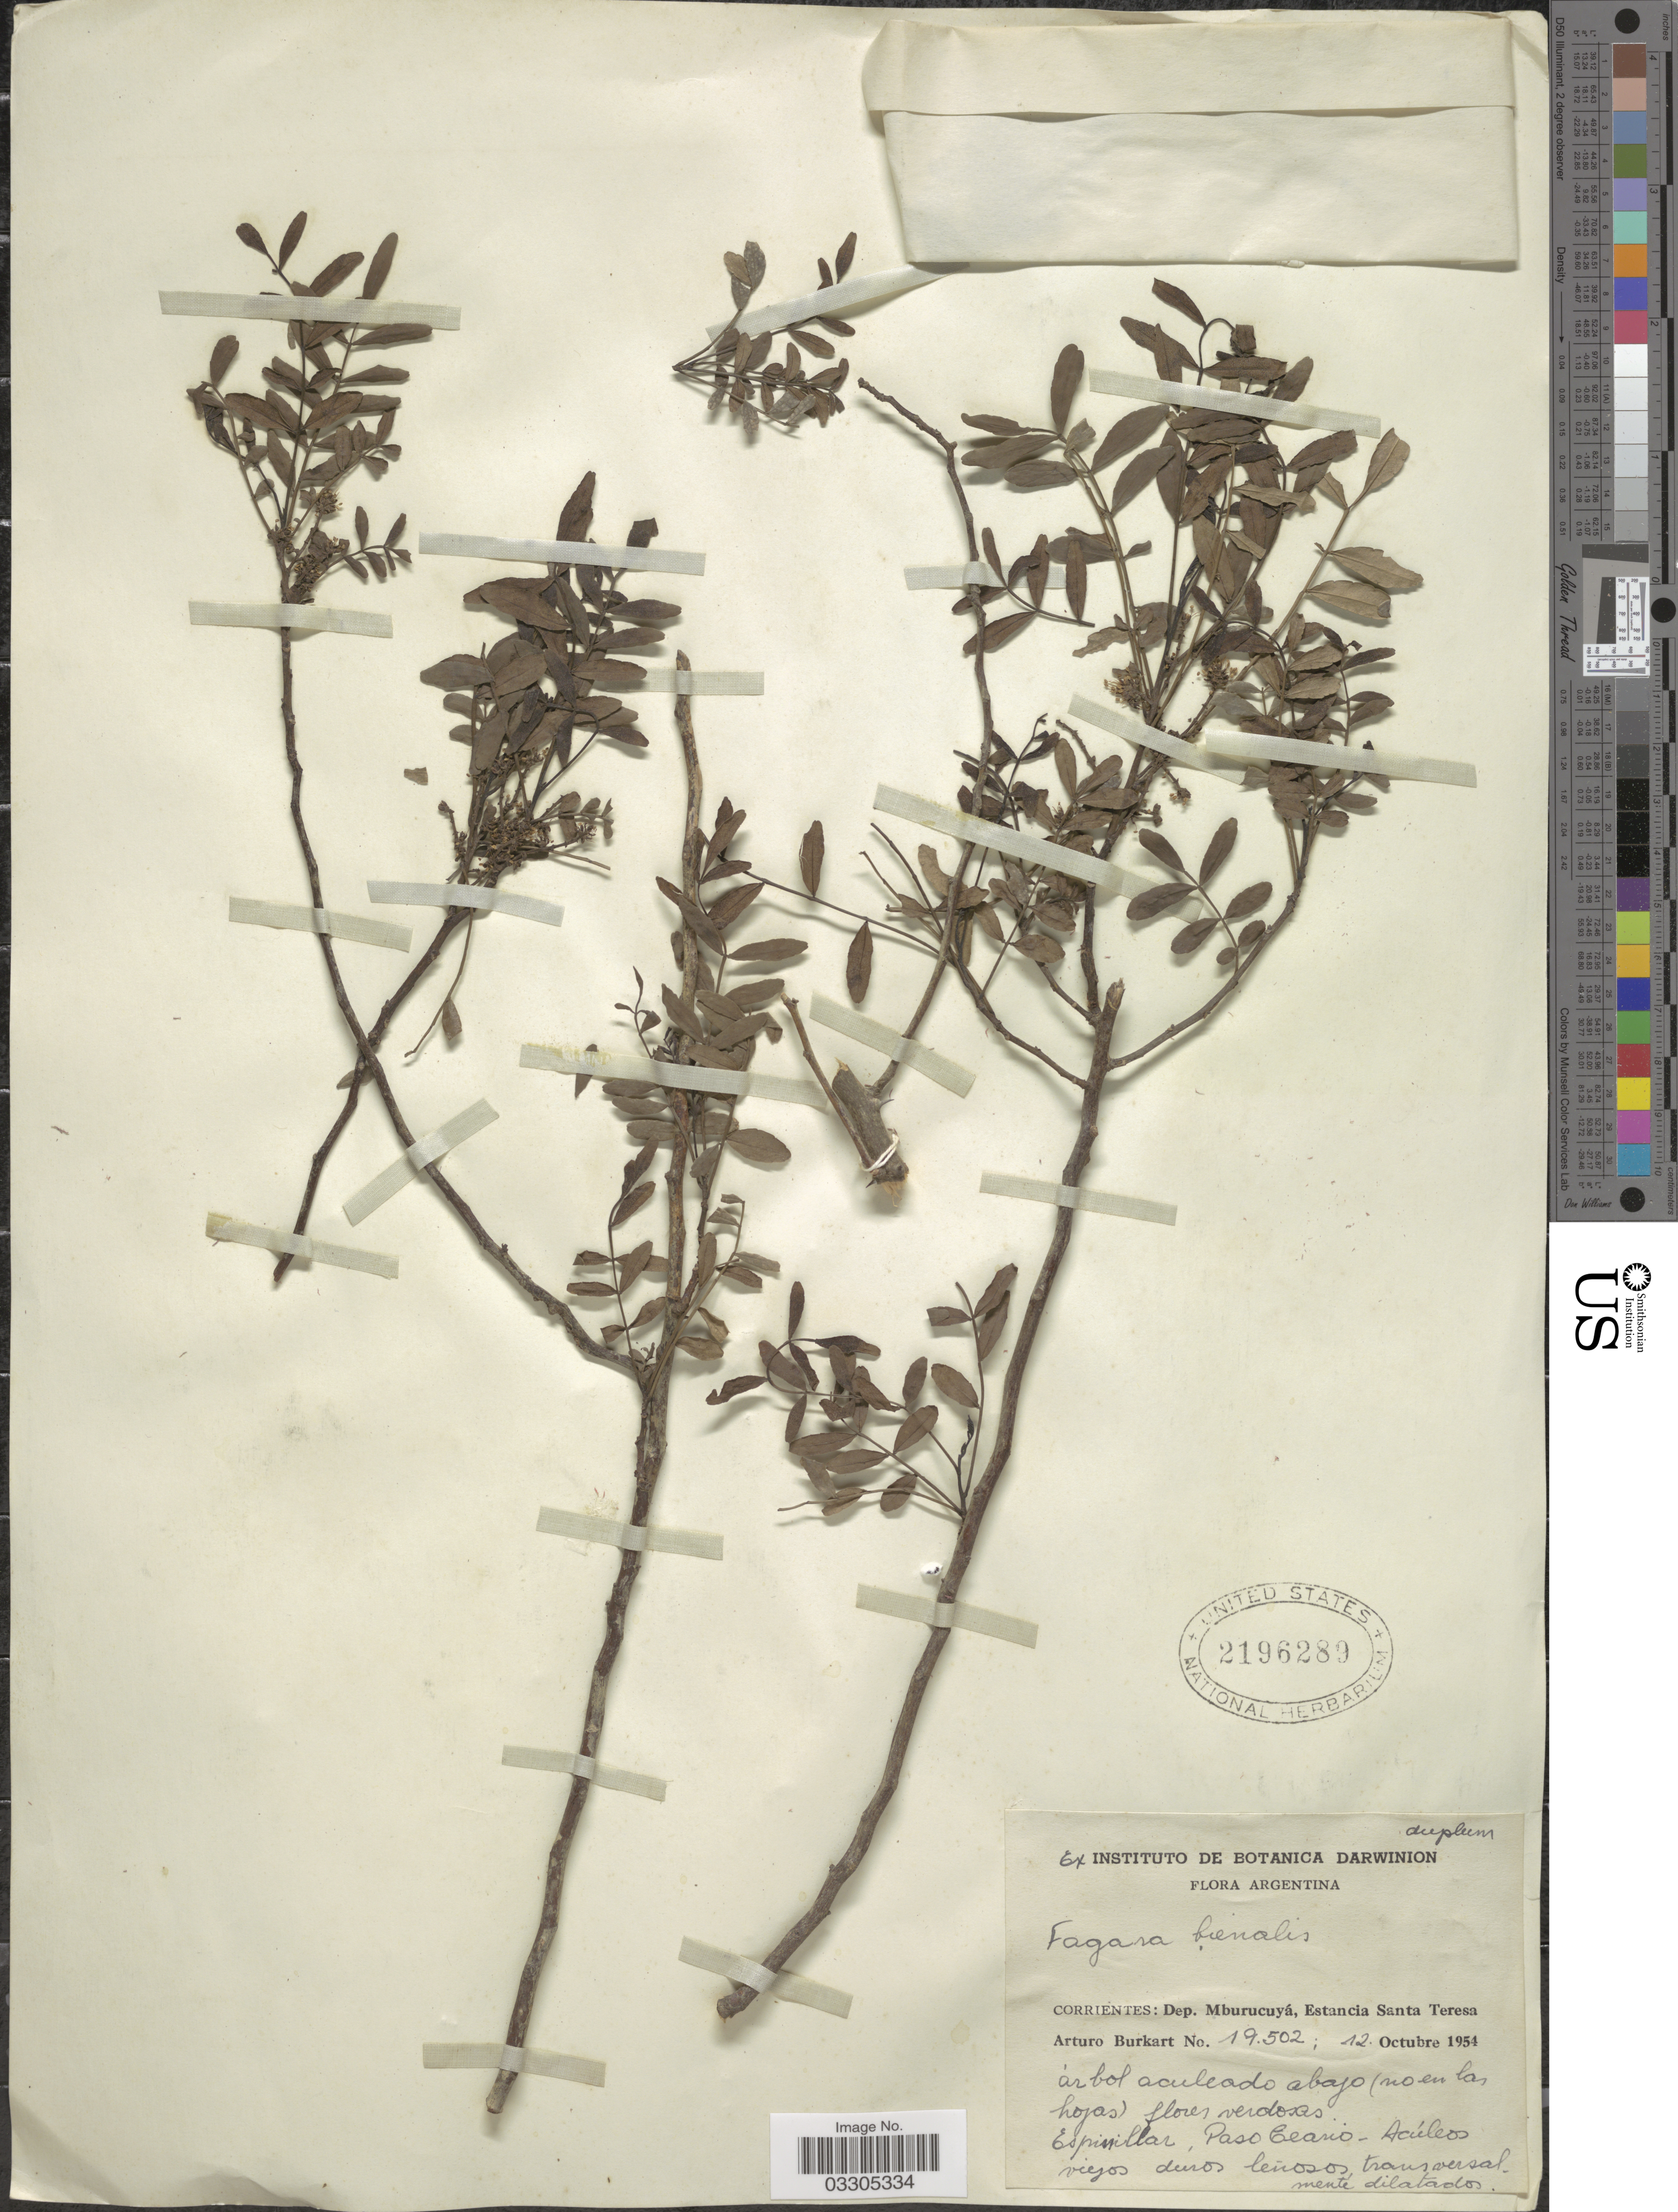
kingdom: Plantae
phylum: Tracheophyta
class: Magnoliopsida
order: Sapindales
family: Rutaceae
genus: Zanthoxylum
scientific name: Zanthoxylum hiemalis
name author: A. St.-Hil.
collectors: A. E. Burkart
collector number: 19502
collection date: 1954-10-12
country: Argentina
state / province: Corrientes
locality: Dep. Mburucuyá, Estancia Santa Teresa. Espinillar, Paso Ceario - Acúleos.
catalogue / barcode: US 2196289